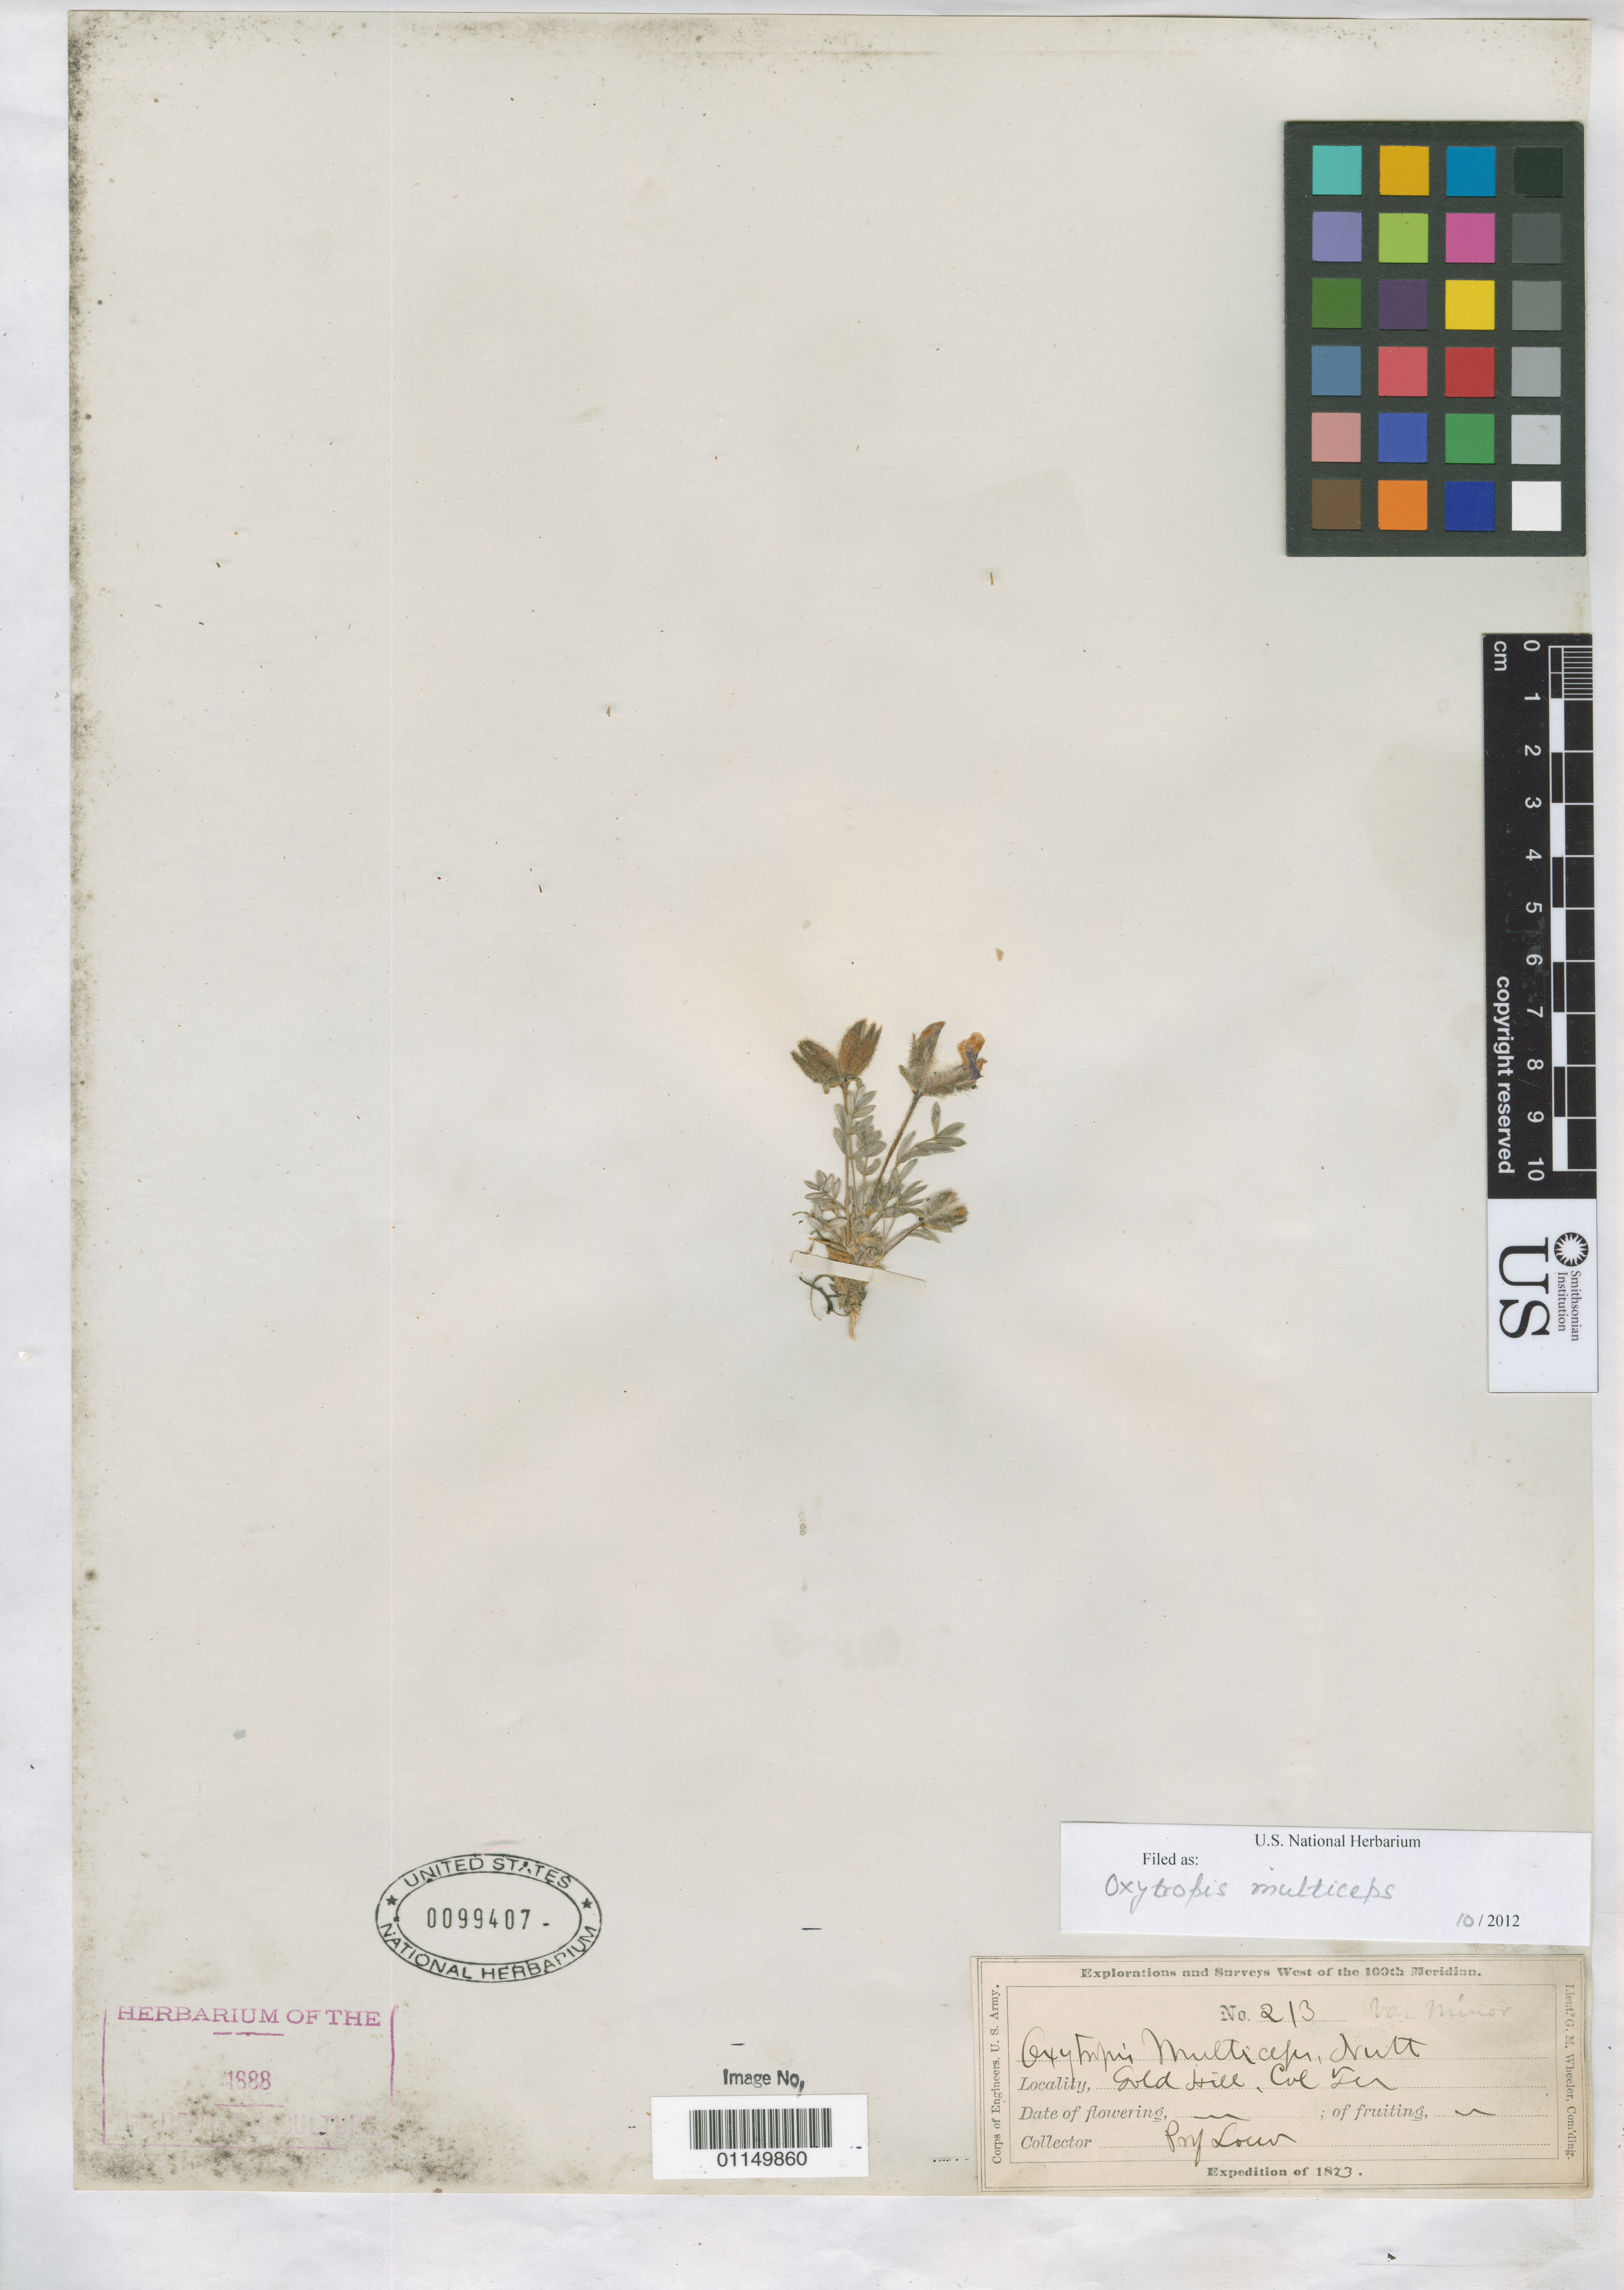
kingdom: Plantae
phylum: Tracheophyta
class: Magnoliopsida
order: Fabales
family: Fabaceae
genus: Oxytropis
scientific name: Oxytropis muticeps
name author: Nutt.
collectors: J. Wolf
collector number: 213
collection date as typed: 1873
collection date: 1873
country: United States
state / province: Colorado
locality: Gold Hill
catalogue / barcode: US 99407